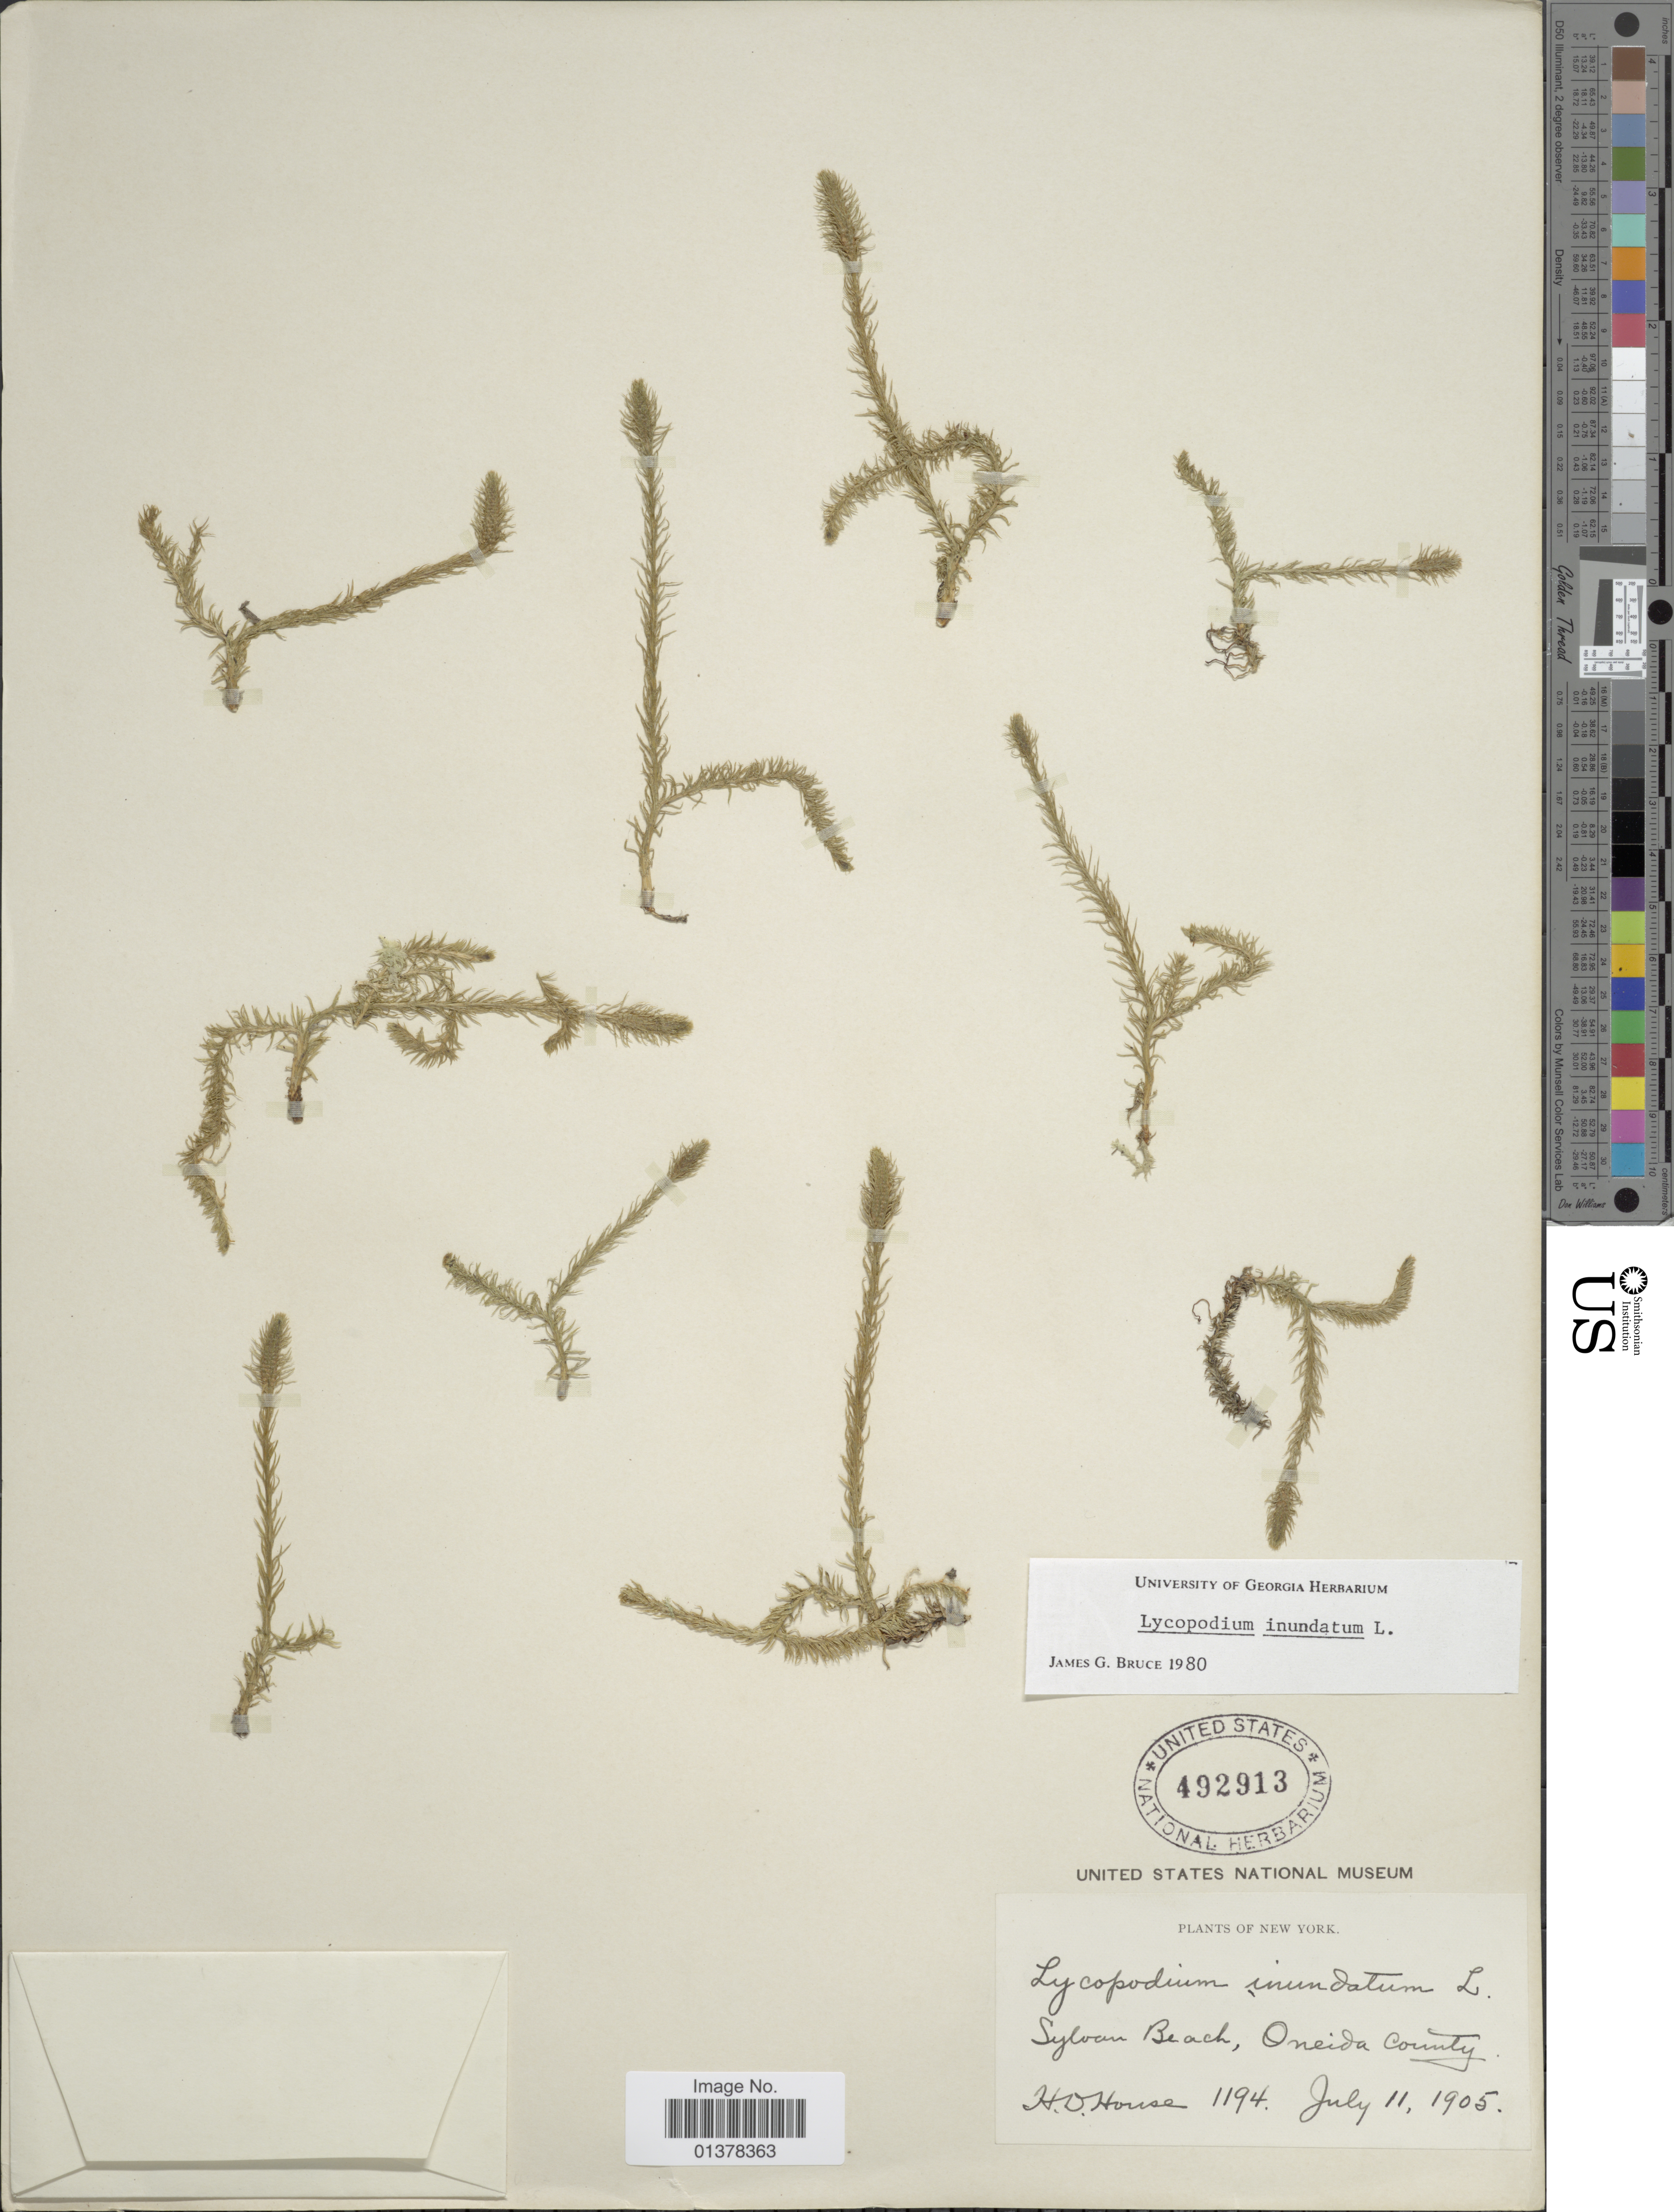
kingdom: Plantae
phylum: Tracheophyta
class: Lycopodiopsida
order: Lycopodiales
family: Lycopodiaceae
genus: Lycopodiella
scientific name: Lycopodiella inundata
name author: (L.) Holub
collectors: H. D. House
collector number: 1194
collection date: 1905-07-11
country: United States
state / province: New York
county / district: Oneida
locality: Sylvan Beach, Oneida County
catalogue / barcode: US 492913